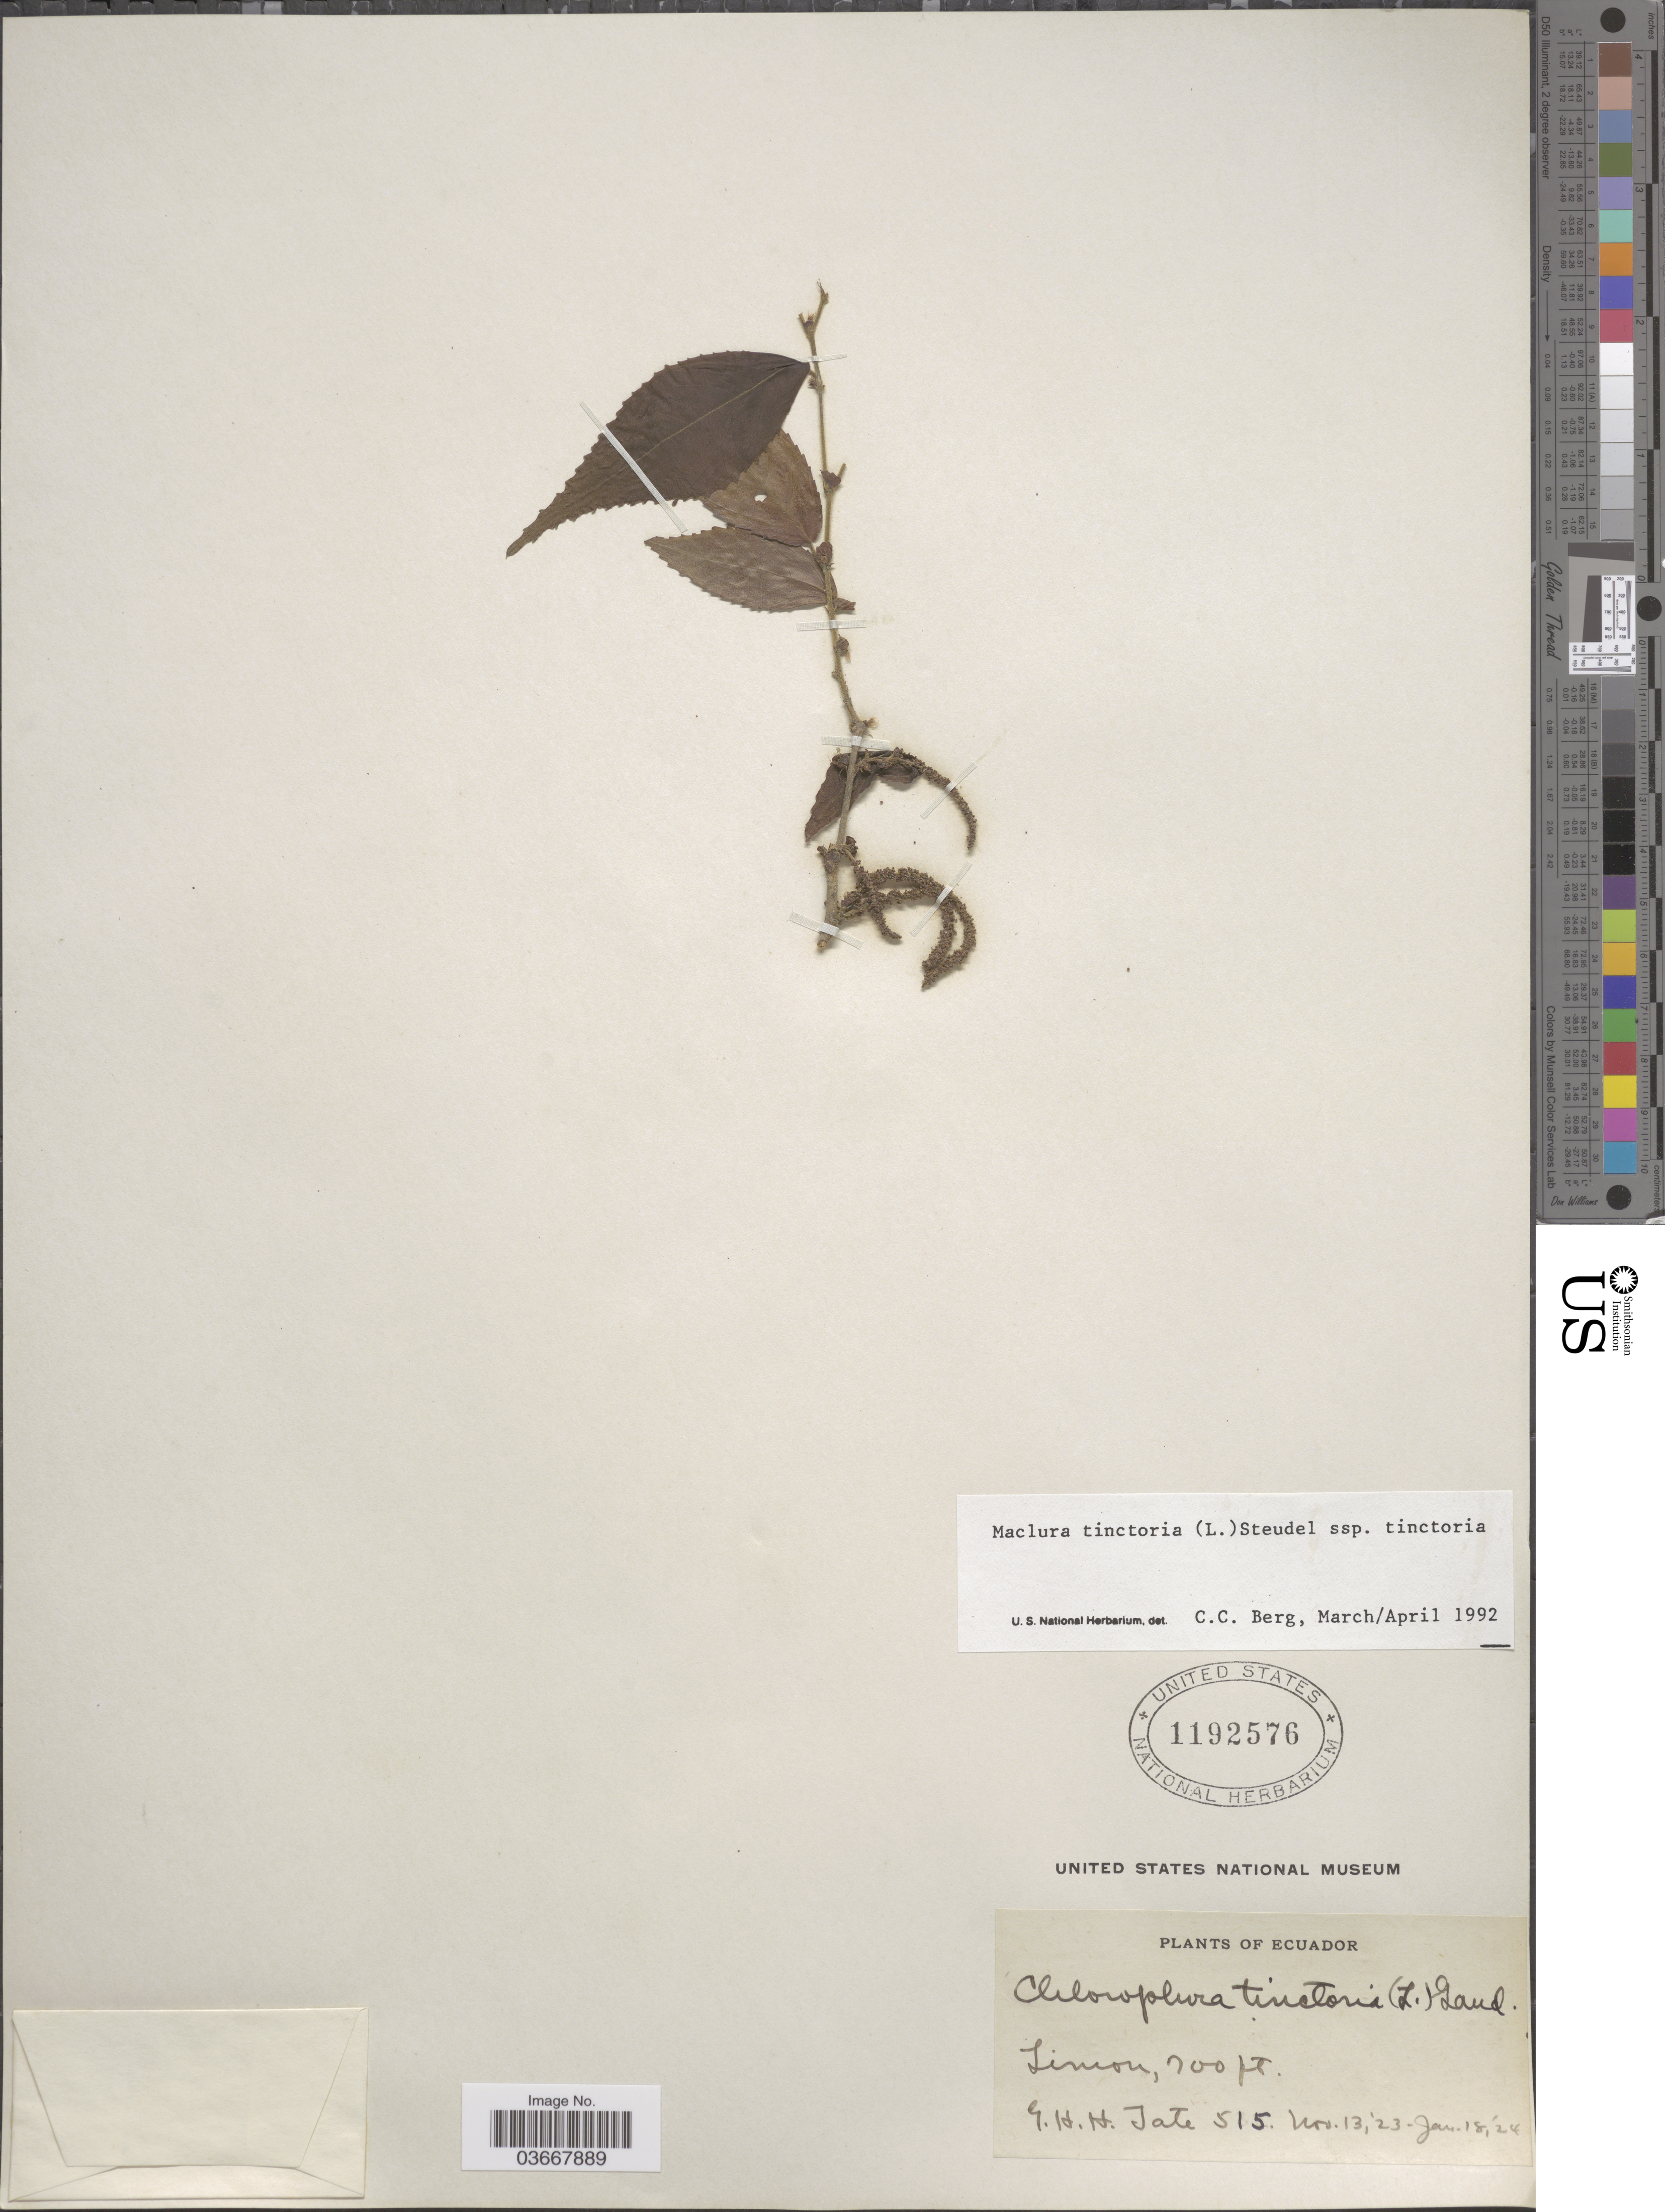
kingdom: Plantae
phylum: Tracheophyta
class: Magnoliopsida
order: Rosales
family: Moraceae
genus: Maclura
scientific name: Maclura tinctoria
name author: (L.) D. Don ex Steud.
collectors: G. H. H.Tate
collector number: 515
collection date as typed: Transcribed d/m/y: 13/11/23 to 18/1/24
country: Ecuador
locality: Limon.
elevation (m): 213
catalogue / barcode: US 1192576